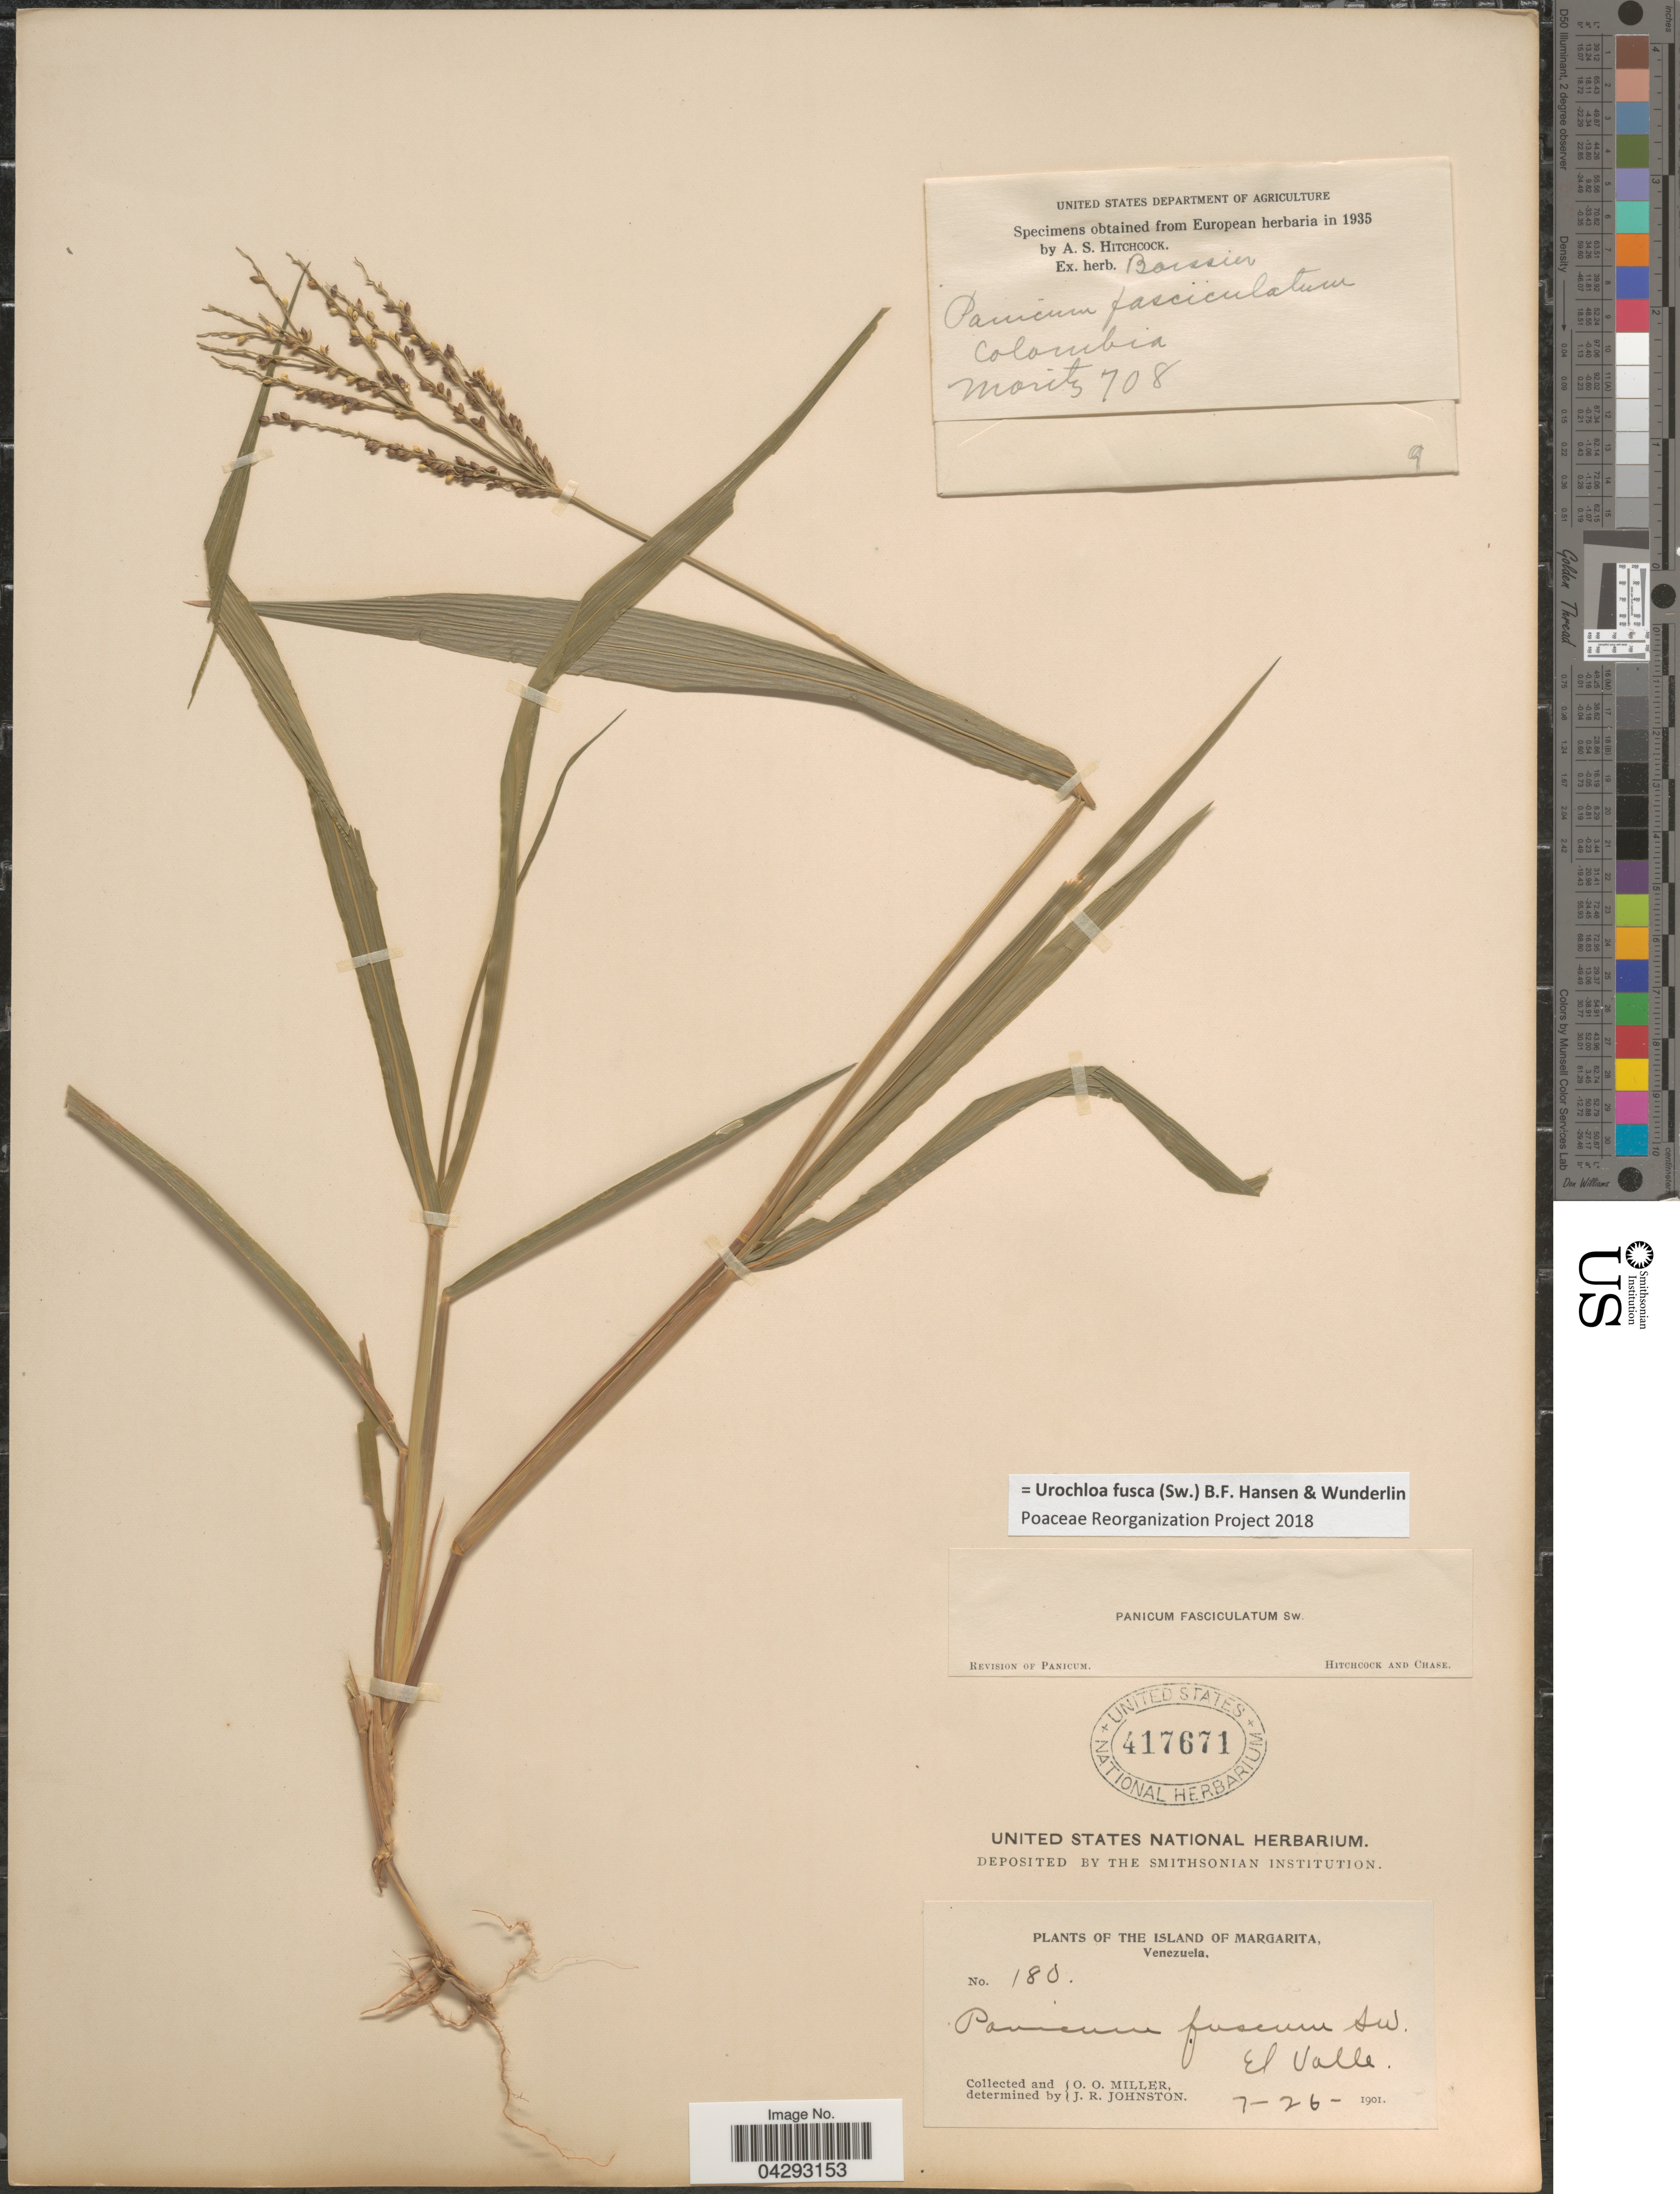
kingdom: Plantae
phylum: Tracheophyta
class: Liliopsida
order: Poales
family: Poaceae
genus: Urochloa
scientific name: Urochloa fusca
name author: (Sw.) B.F. Hansen & Wunderlin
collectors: O. O. Miller & J. Johnston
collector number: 180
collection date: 1901-07-26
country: Venezuela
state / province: Nueva Esparta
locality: Island of Margarita. El Valle.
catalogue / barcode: US 417671